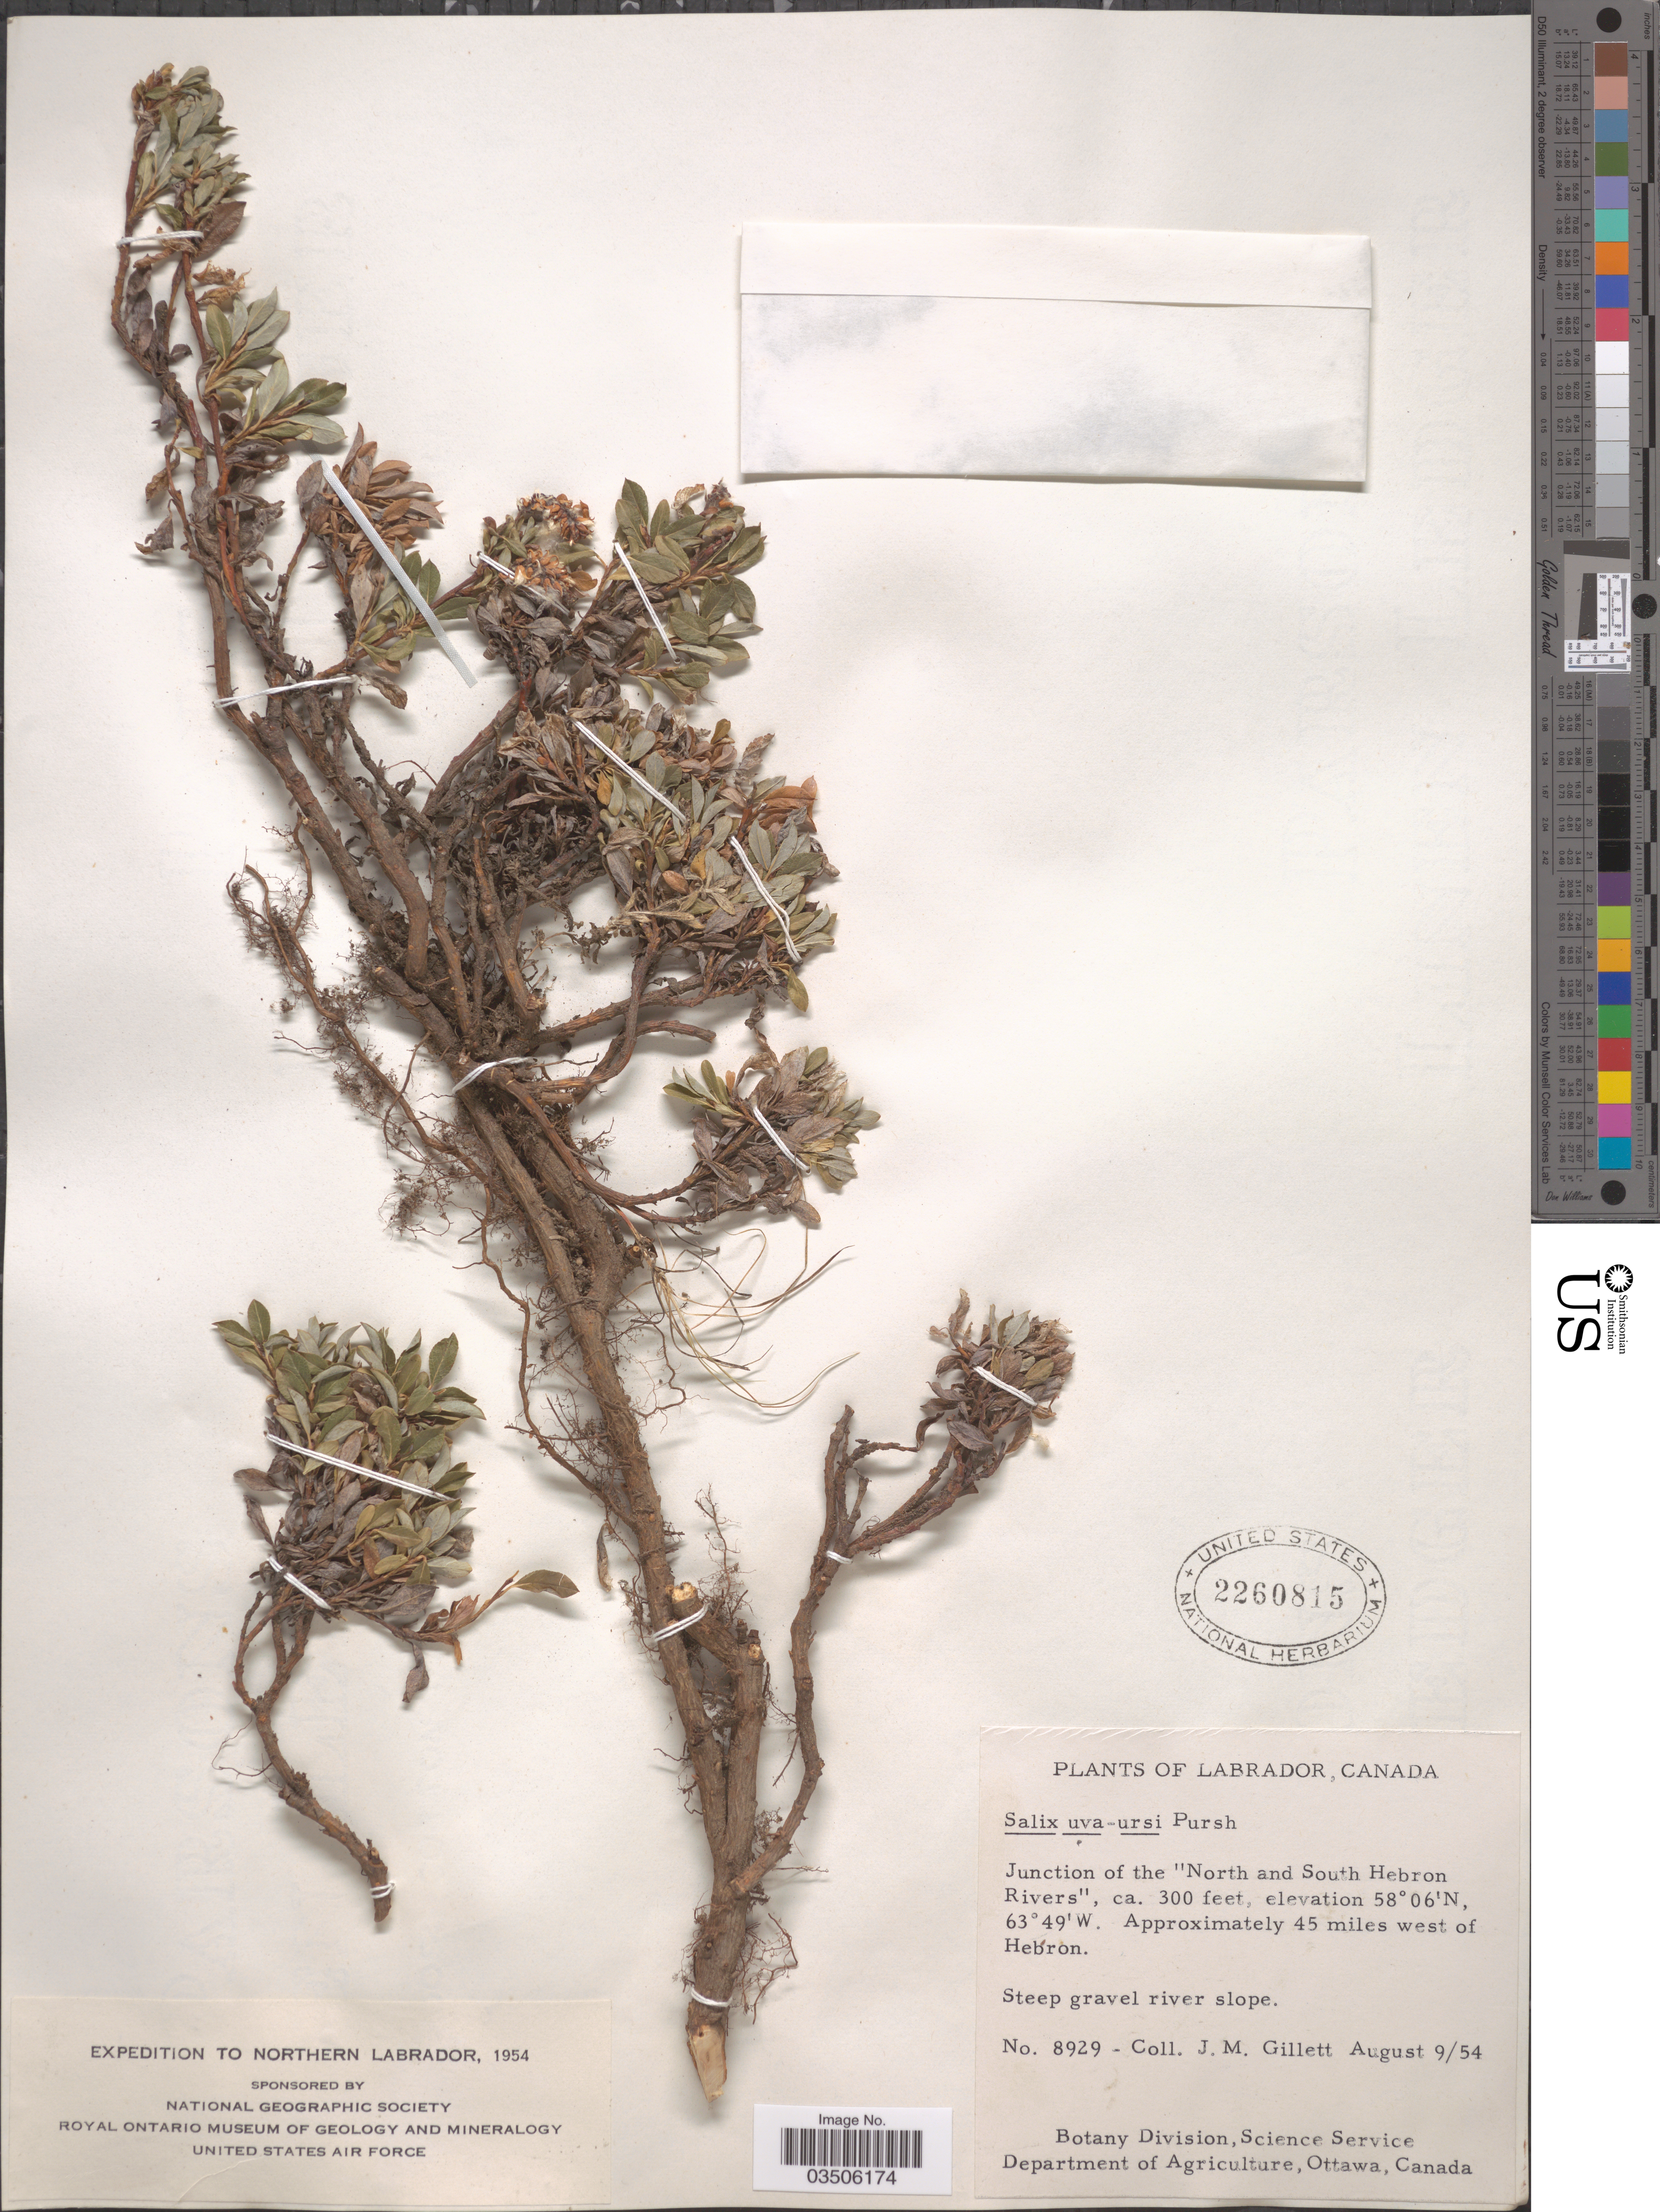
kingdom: Plantae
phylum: Tracheophyta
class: Magnoliopsida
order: Malpighiales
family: Salicaceae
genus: Salix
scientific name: Salix uva-ursi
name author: Pursh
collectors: J. M. Gillett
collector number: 8929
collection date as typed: Transcribed d/m/y: 9/8/54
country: Canada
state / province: Newfoundland and Labrador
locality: Labrador. Junction of the "North and South Hebron Rivers". Approximately 45 miles west of Hebron.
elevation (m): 91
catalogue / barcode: US 2260815